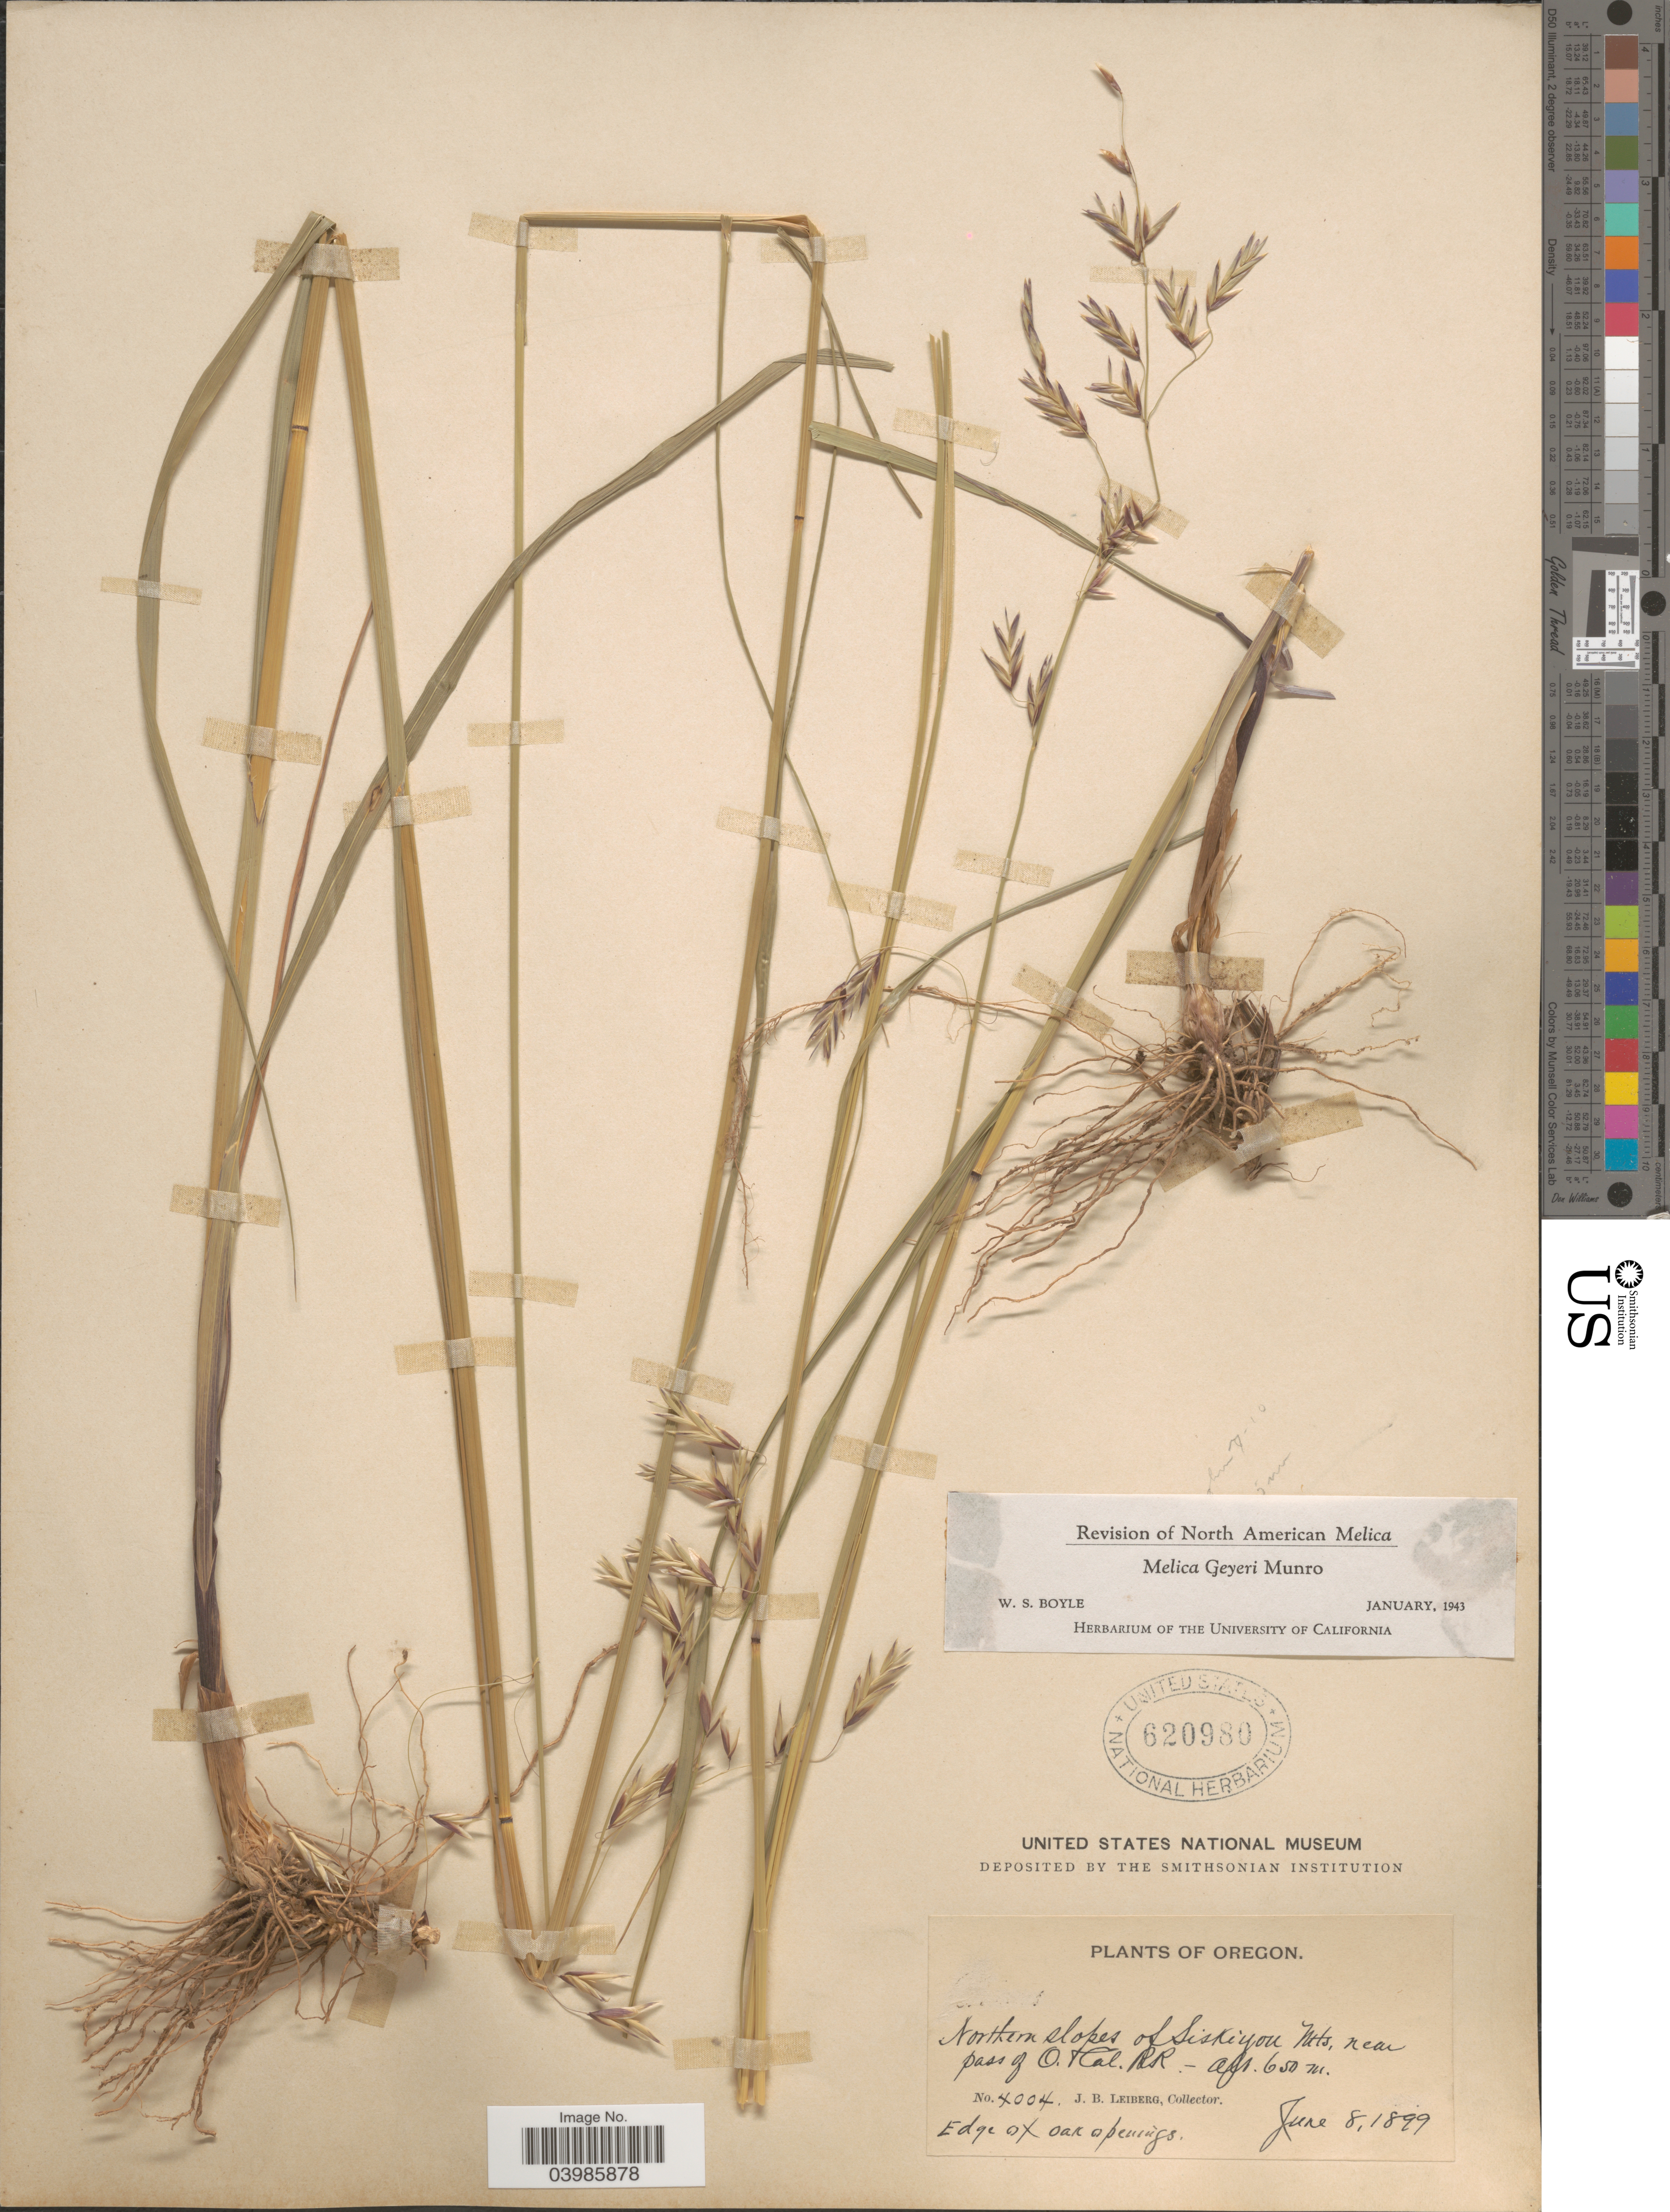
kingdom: Plantae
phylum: Tracheophyta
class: Liliopsida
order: Poales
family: Poaceae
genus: Melica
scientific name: Melica geyeri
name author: Munro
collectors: J. B. Leiberg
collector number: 4004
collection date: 1899-06-08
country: United States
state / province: Oregon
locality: Northern slopes of Siskiyou Mts, near pass of O. Cal. RR.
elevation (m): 650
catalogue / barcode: US 620980